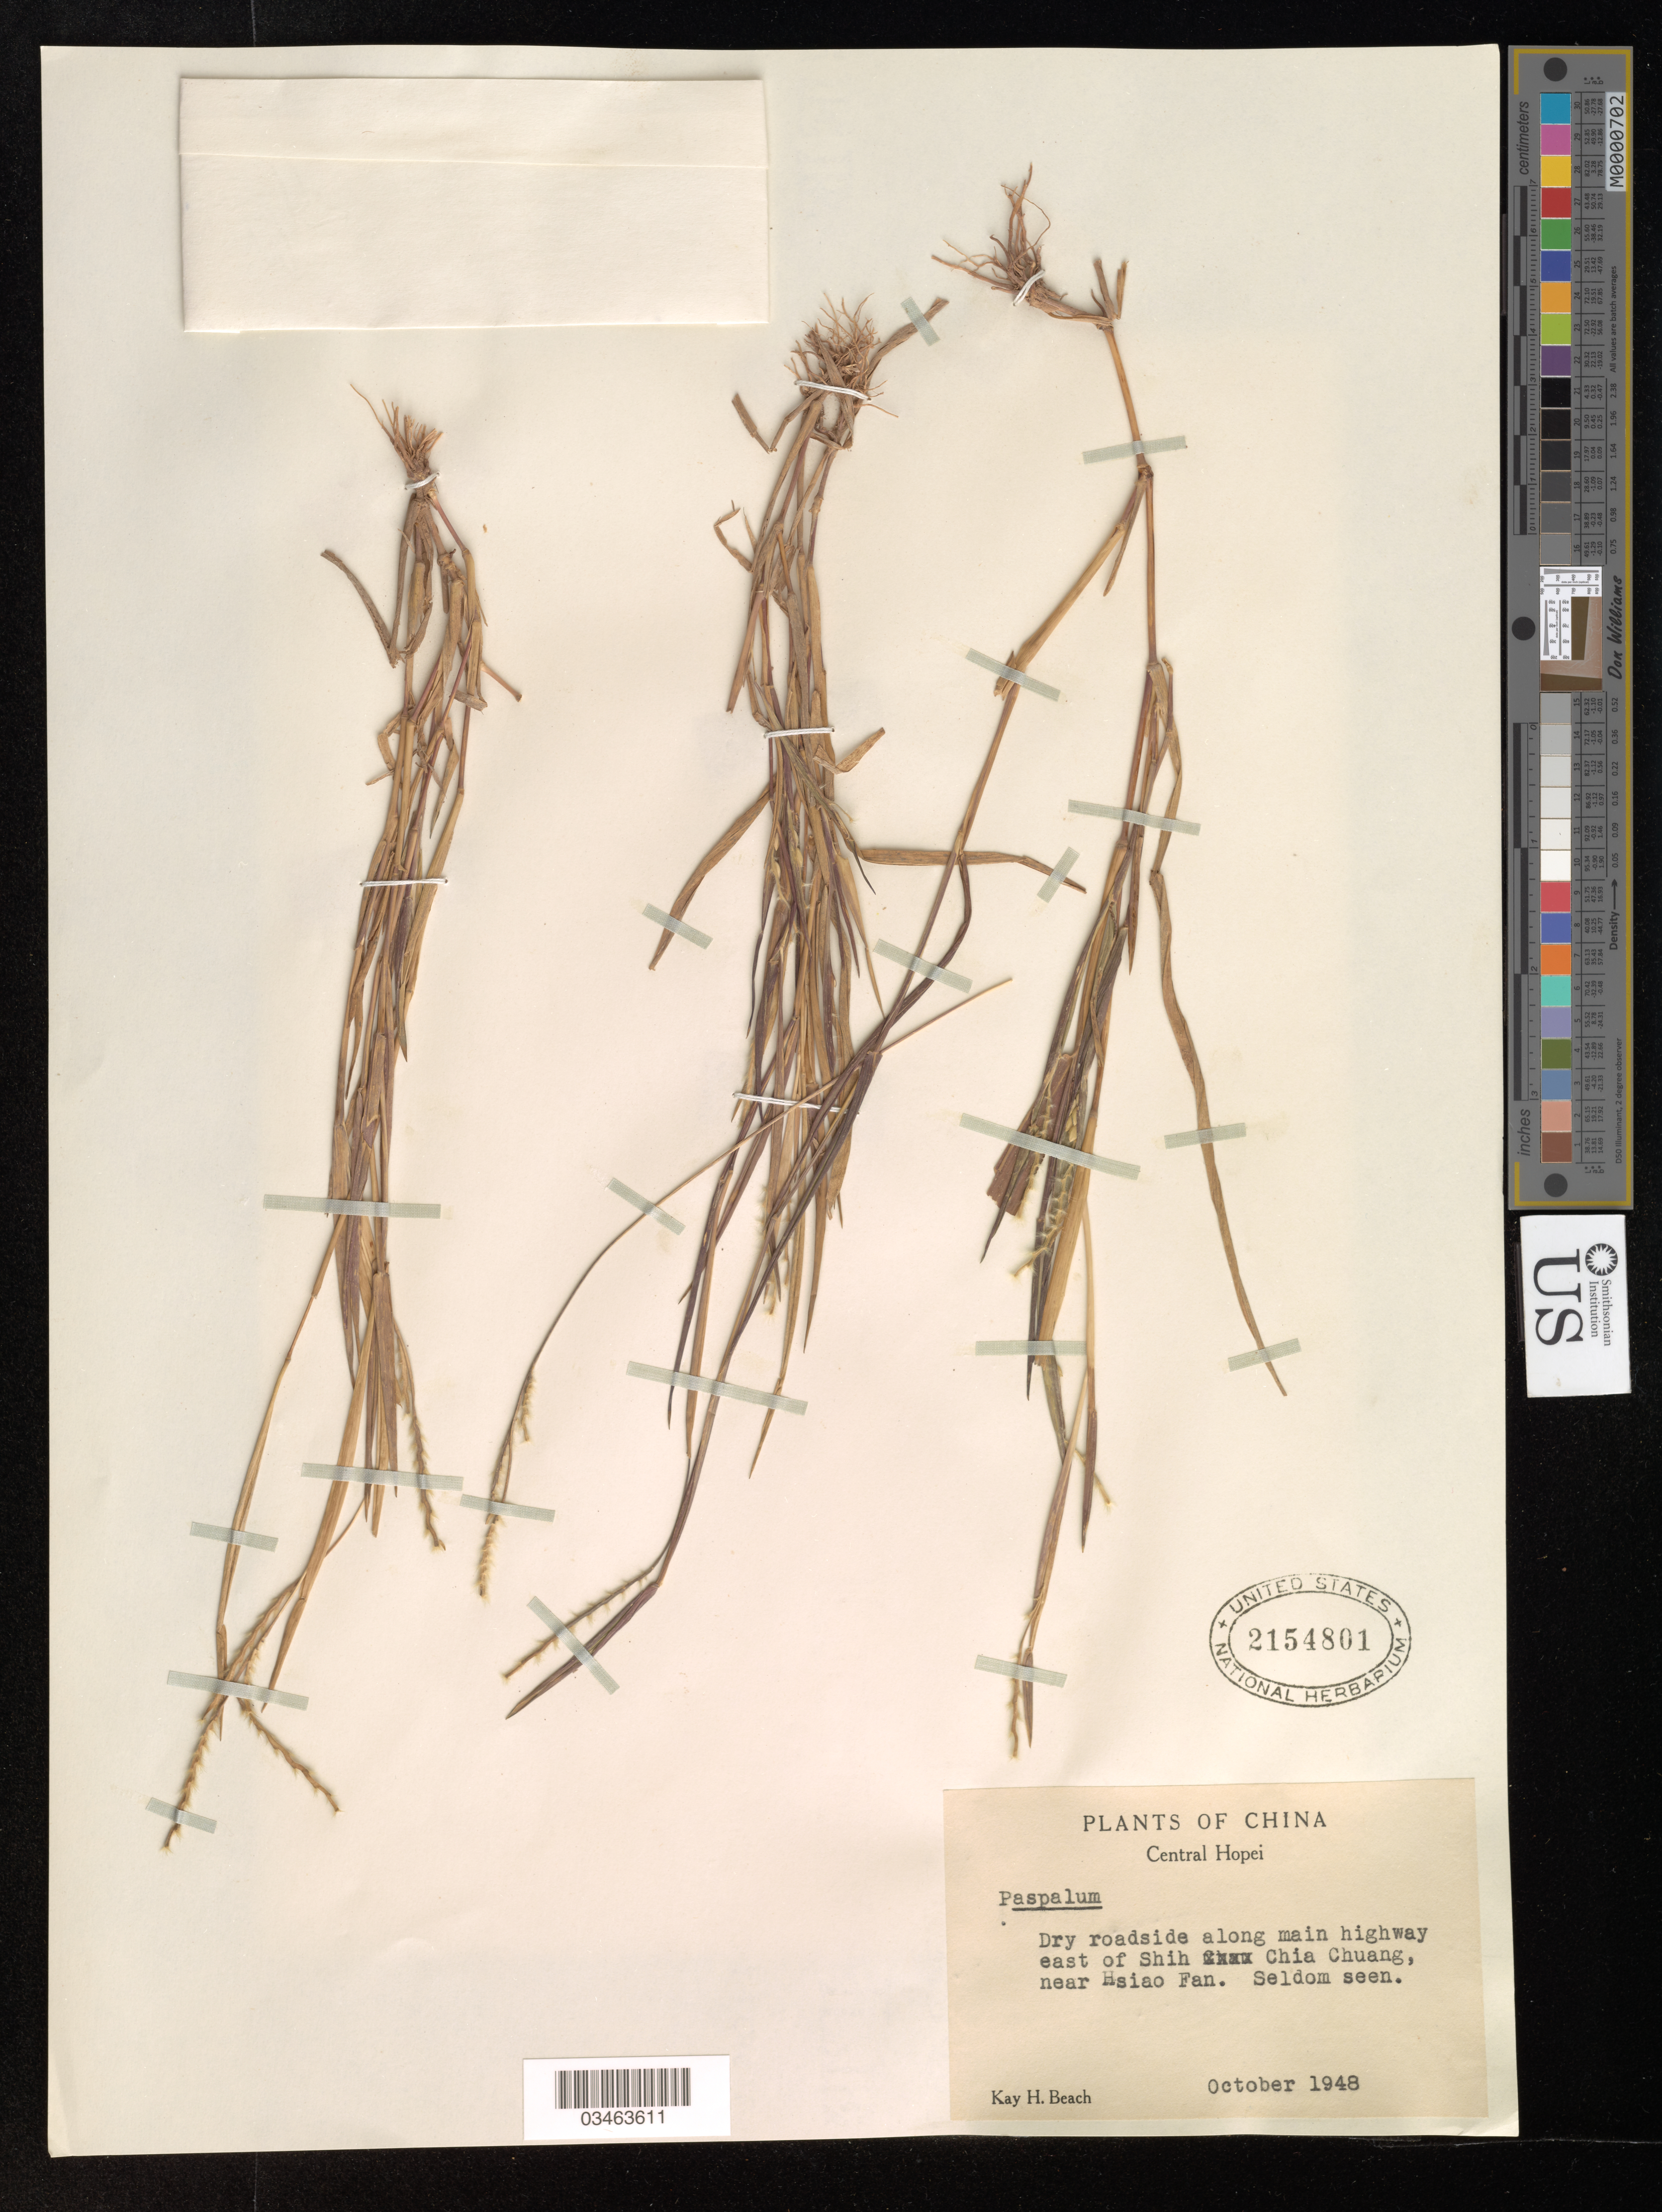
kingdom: Plantae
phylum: Tracheophyta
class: Liliopsida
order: Poales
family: Poaceae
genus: Paspalum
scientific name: Paspalum sp.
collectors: K. H. Beach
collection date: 1948-10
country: China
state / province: Hebei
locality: Central Hopei. Dry roadside along main highway east of Shih Chia Chuang, near Hsiao Fan.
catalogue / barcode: US 2154801